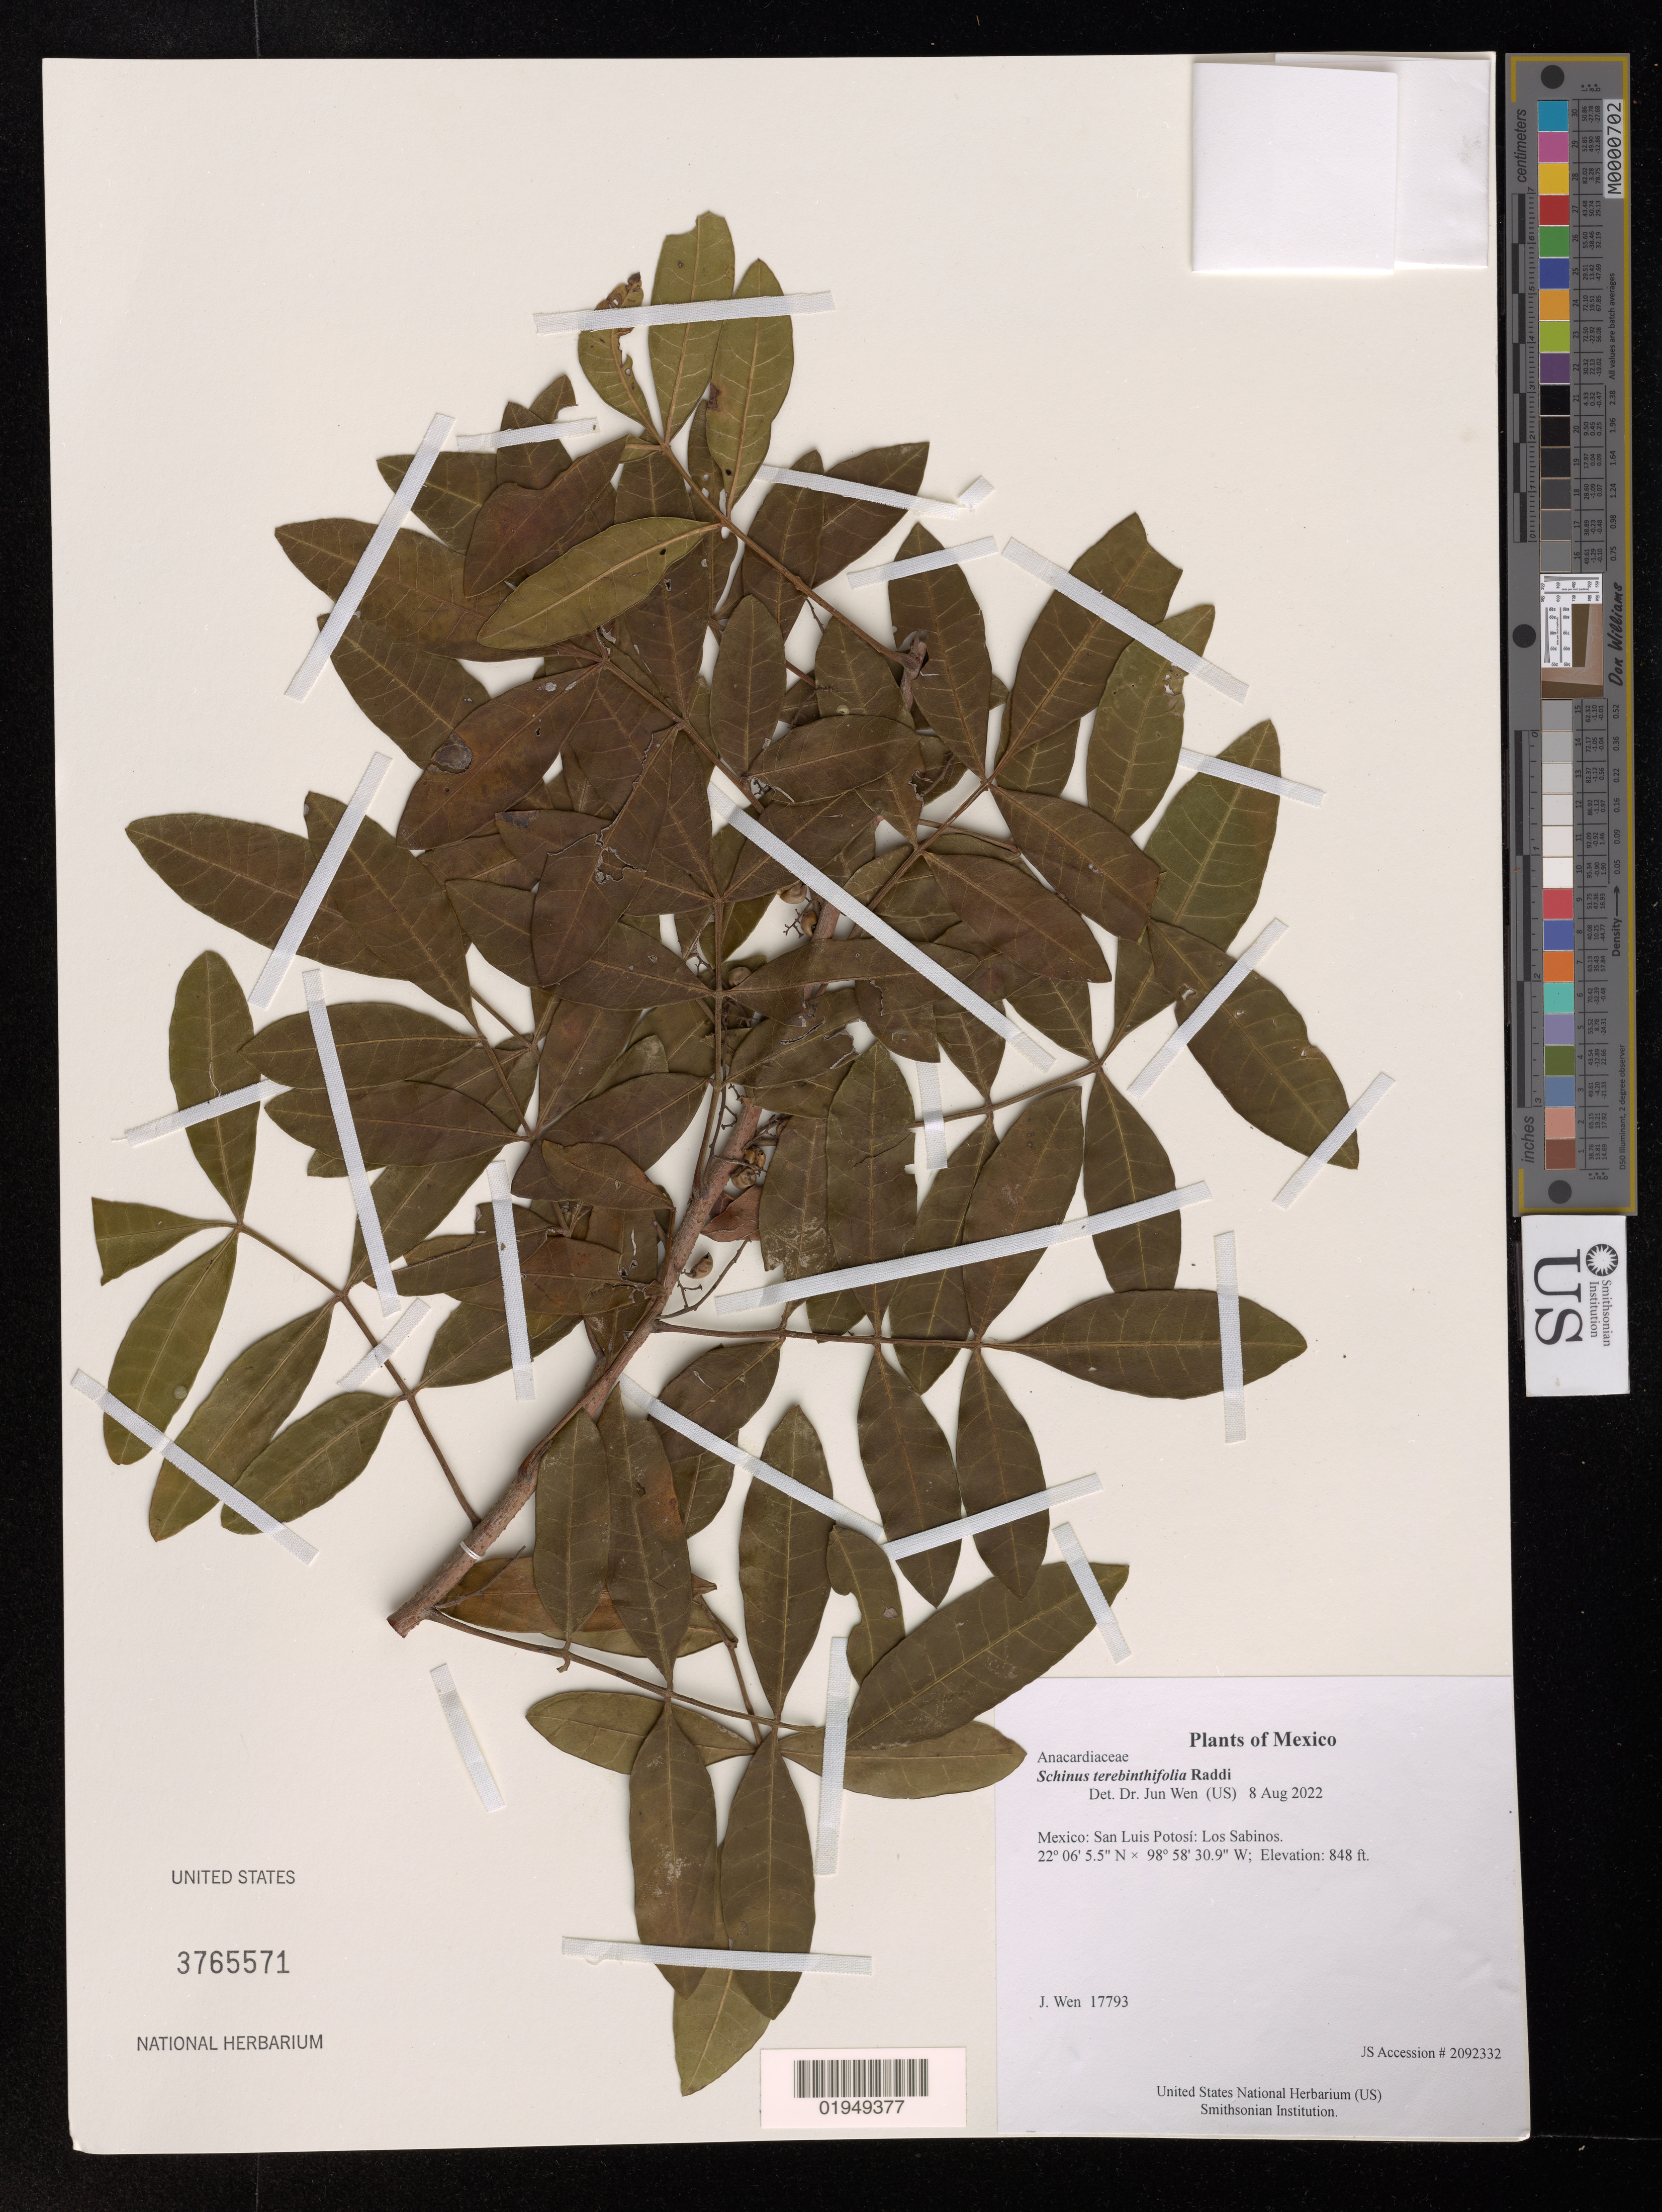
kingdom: Plantae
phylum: Tracheophyta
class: Magnoliopsida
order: Sapindales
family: Anacardiaceae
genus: Schinus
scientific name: Schinus terebinthifolia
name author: Raddi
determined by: Wen, Jun, (BOT), Smithsonian Institution - National Museum of Natural History (UNITED STATES)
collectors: J. Wen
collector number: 17793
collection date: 2022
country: Mexico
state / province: San Luis Potosí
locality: Los Sabinos.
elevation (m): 258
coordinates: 22 06.092 N, 98 58.515 W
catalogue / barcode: US 3765571